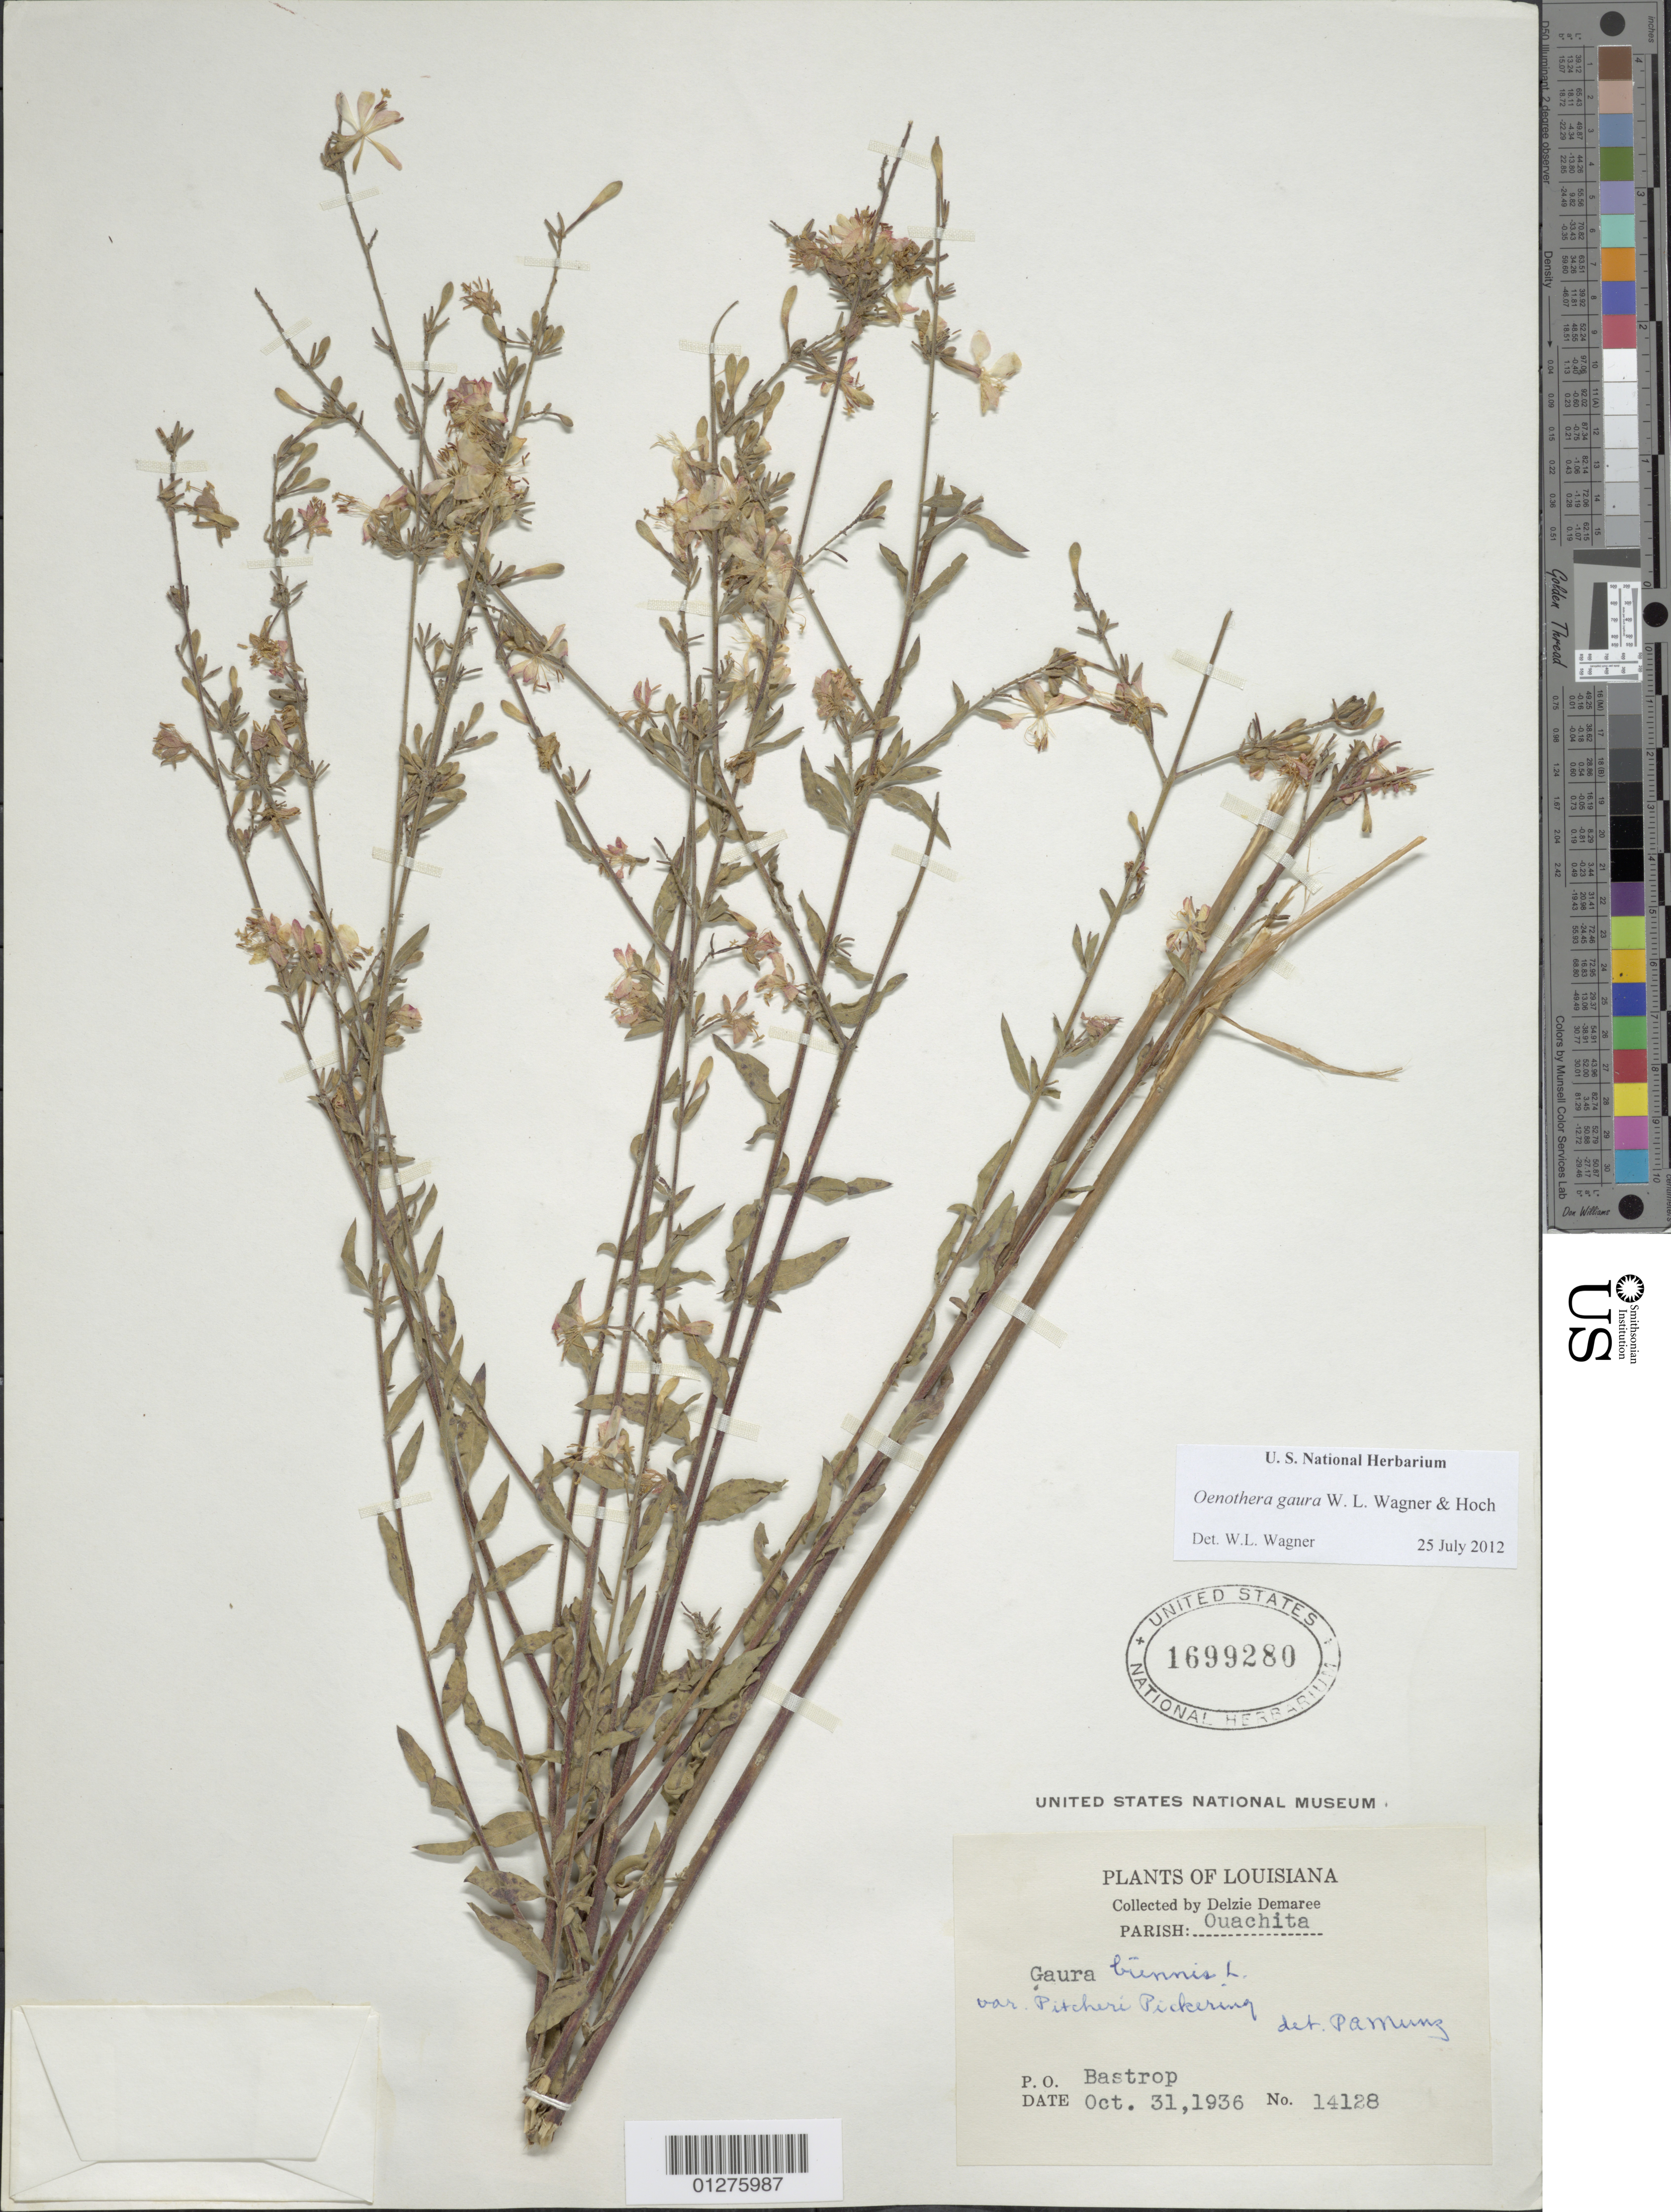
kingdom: Plantae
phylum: Tracheophyta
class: Magnoliopsida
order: Myrtales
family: Onagraceae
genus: Oenothera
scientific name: Oenothera gaura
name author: W.L. Wagner & Hoch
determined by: Wagner, W. L., (BOT), Smithsonian Institution - National Museum of Natural History (UNITED STATES)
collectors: D. Demaree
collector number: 14128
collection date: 1936-10-31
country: United States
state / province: Louisiana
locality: Parish: Ouachita. P.O. Bastrop.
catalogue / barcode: US 1699280